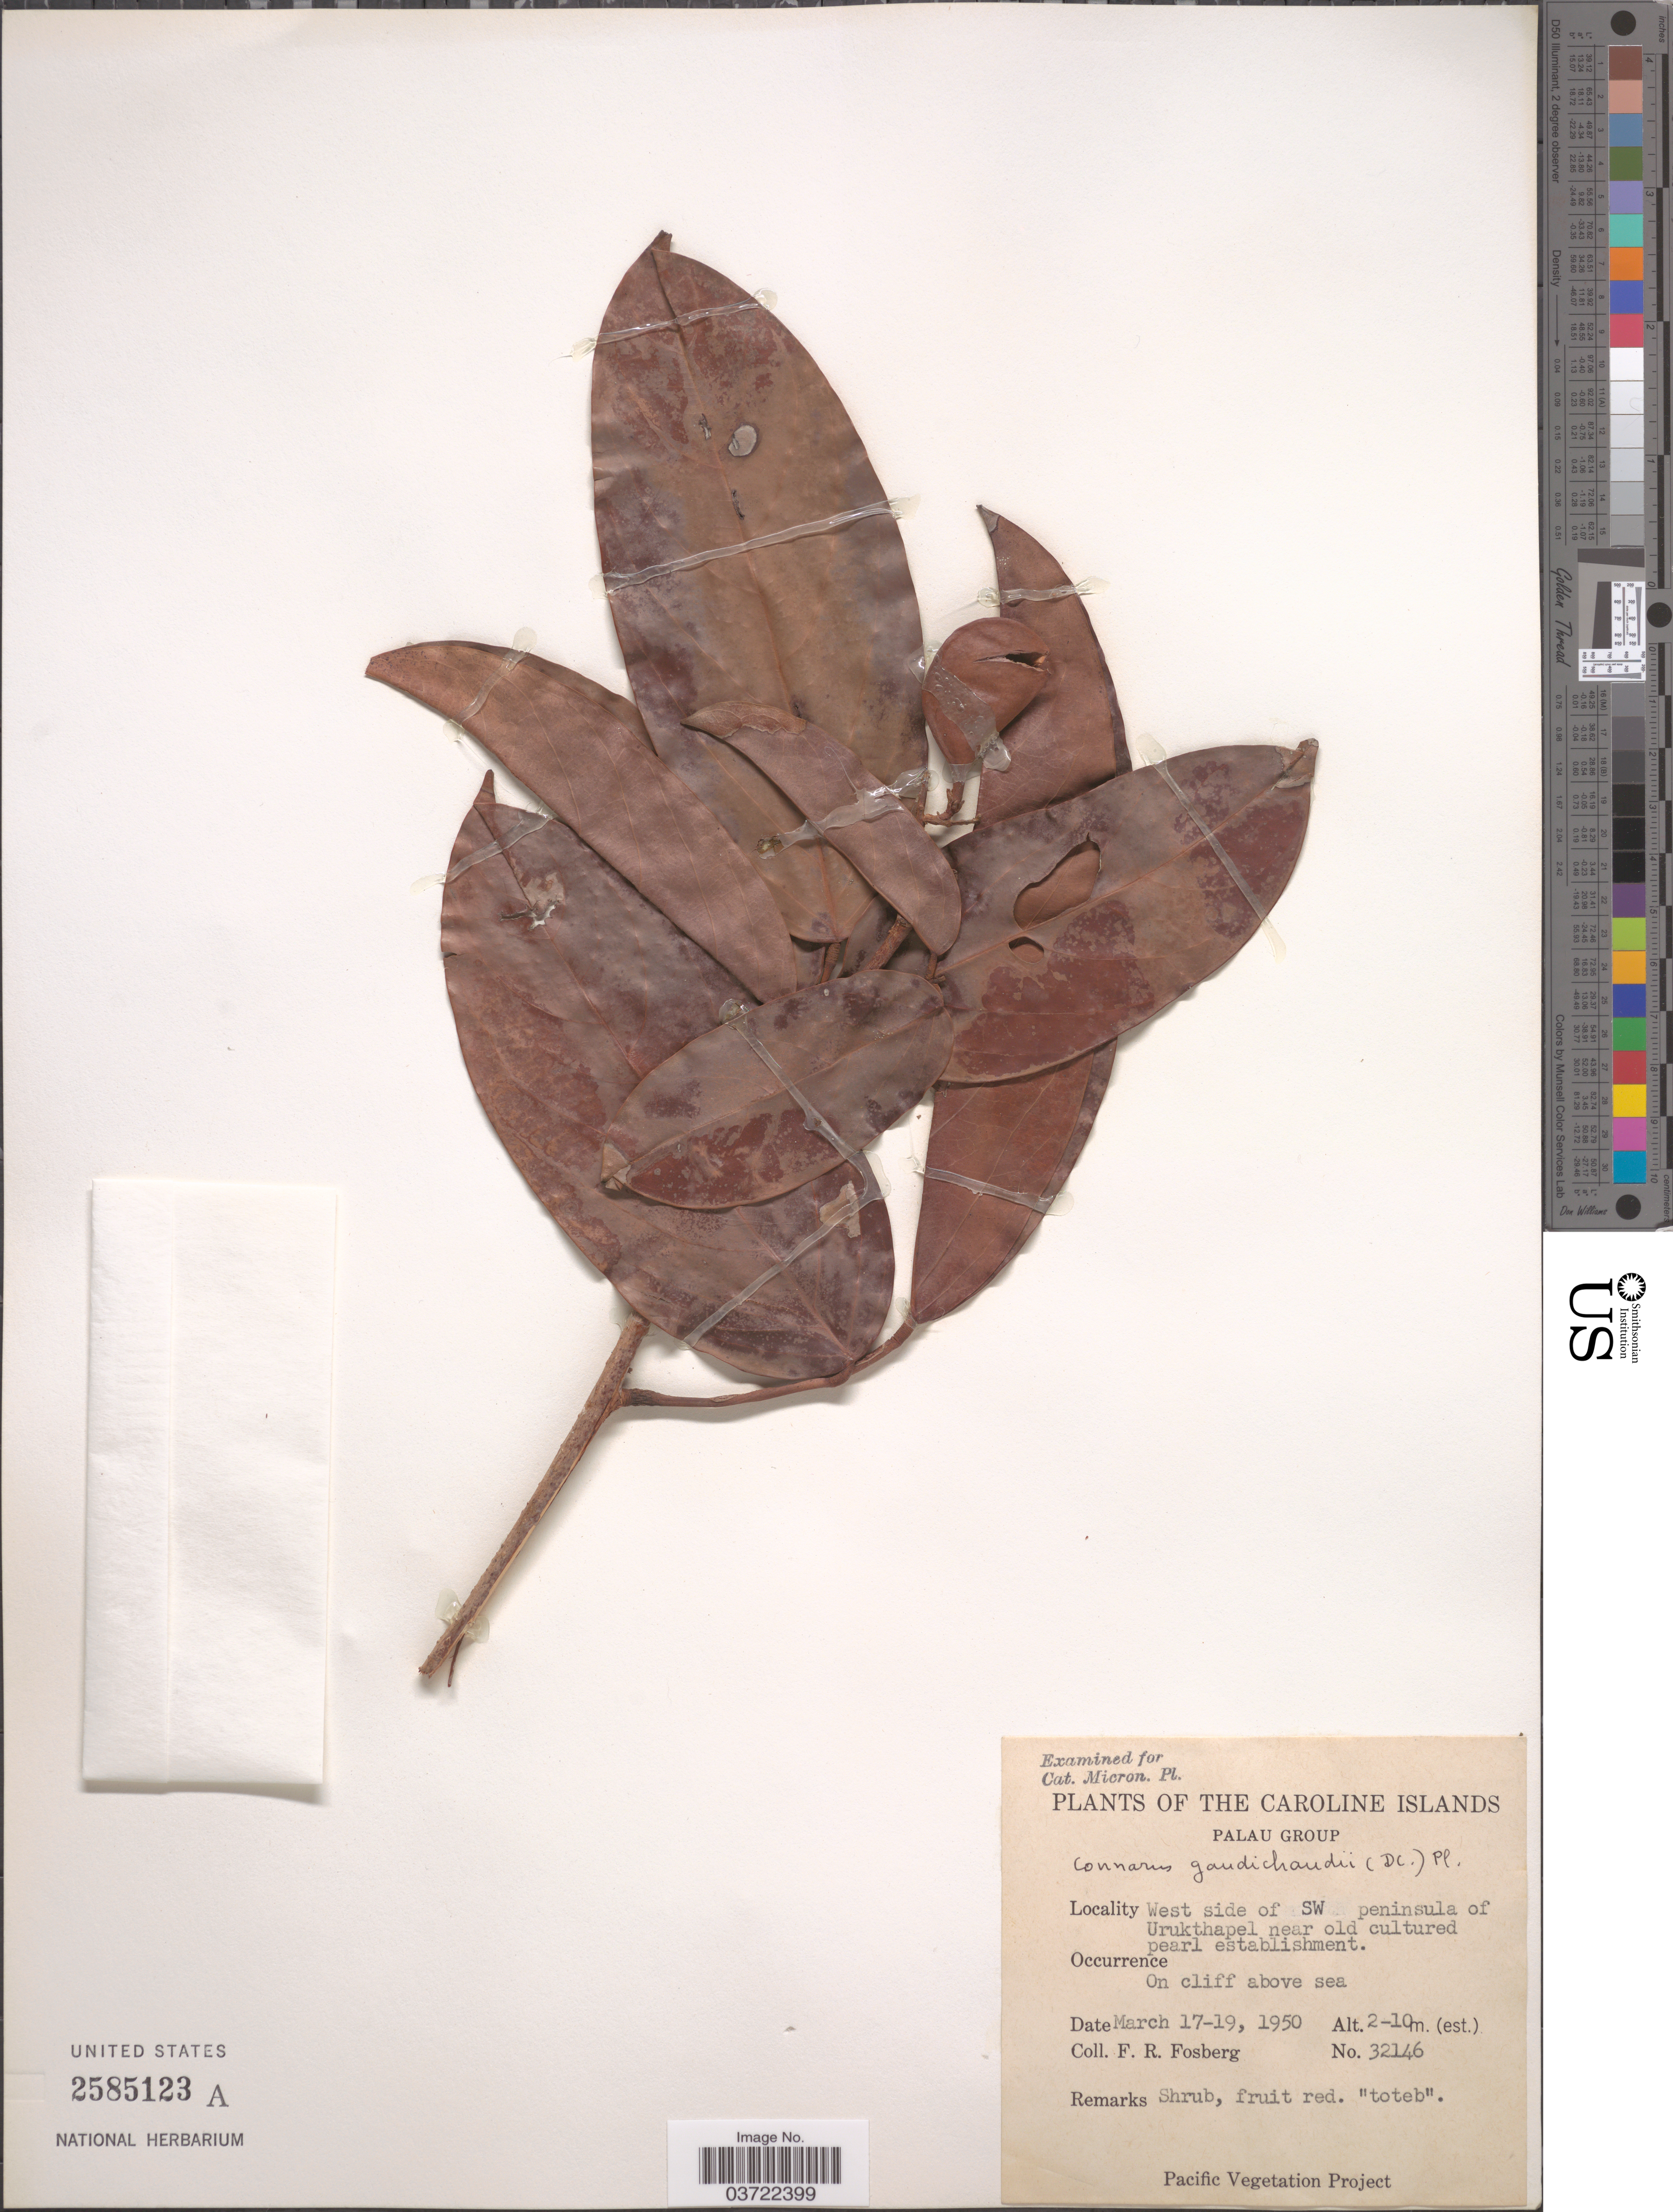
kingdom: Plantae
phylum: Tracheophyta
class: Magnoliopsida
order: Oxalidales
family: Connaraceae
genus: Connarus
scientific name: Connarus semidecandrus var. gaudichaudii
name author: (DC.) Fosberg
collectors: F. R. Fosberg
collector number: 32146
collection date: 1950-03-17/1950-03-19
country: Palau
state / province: Koror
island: Ngeruktabel [Urukthapel]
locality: Caroline Islands. Palau Group. West side of SW peninsula of Urukthapel near old cultured pearl establishment.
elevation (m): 2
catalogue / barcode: US 2585123A